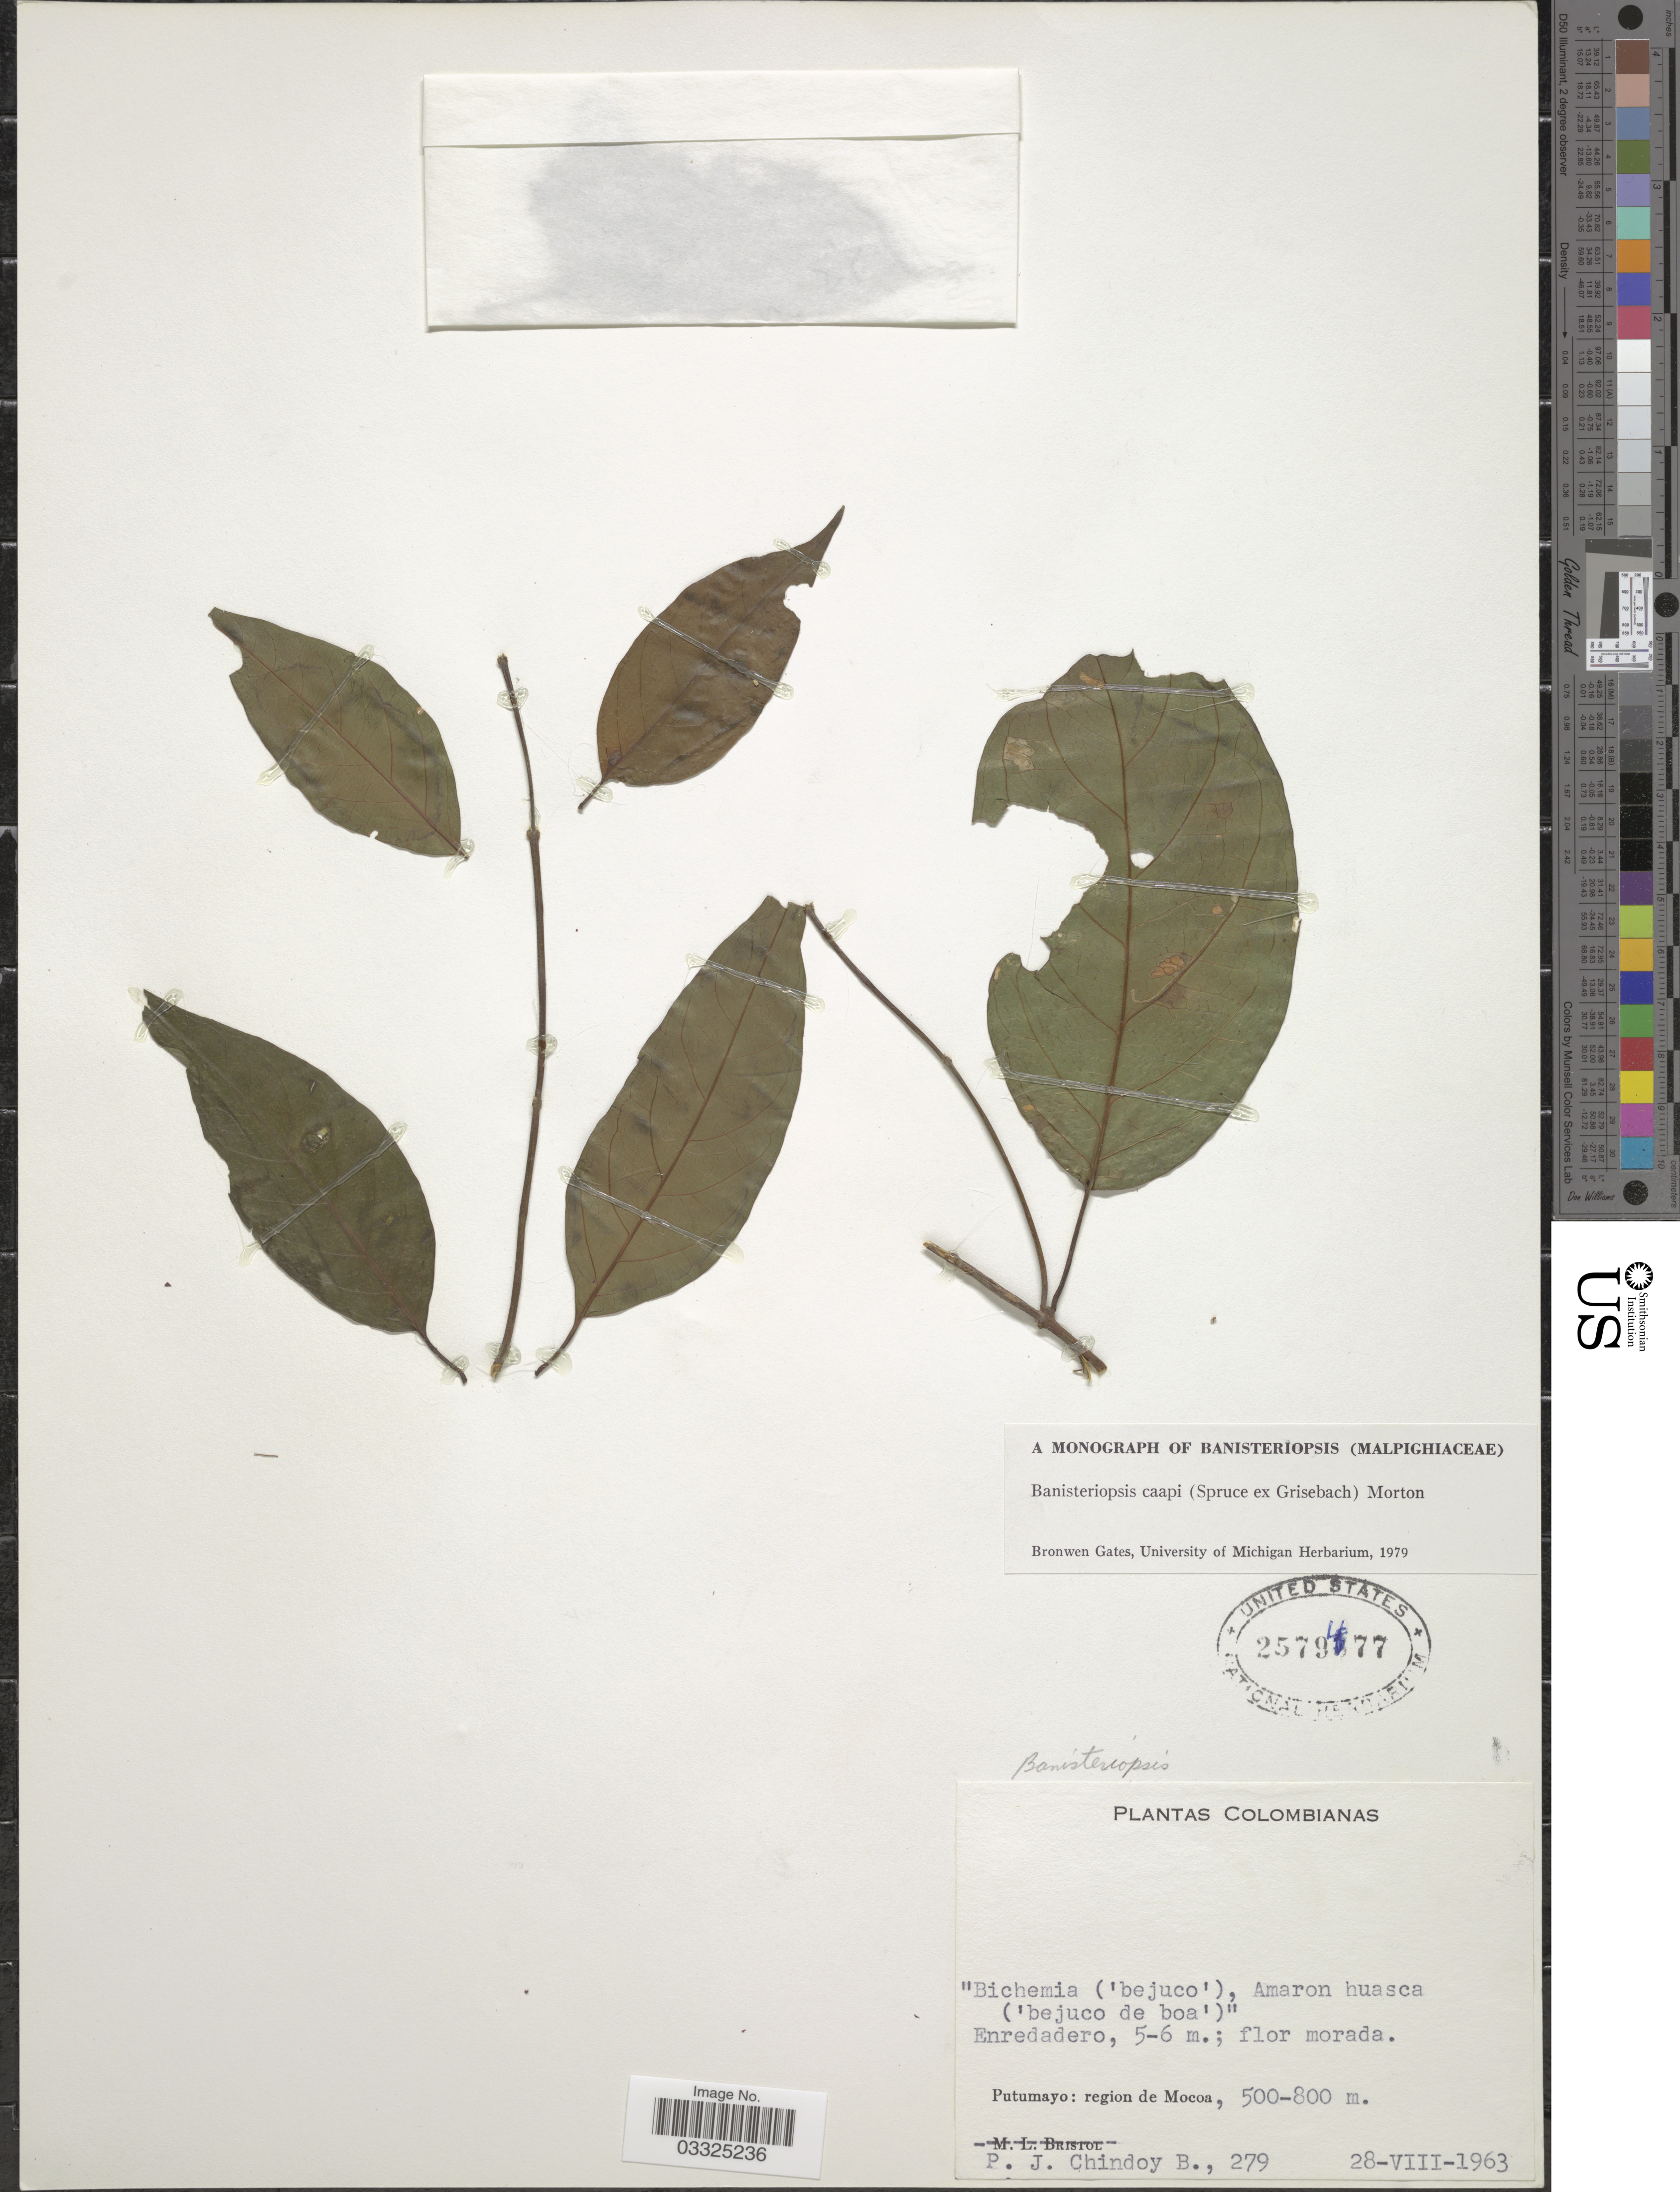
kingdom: Plantae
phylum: Tracheophyta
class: Magnoliopsida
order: Malpighiales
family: Malpighiaceae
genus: Banisteriopsis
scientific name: Banisteriopsis caapi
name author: (Spruce ex Griseb.) C.V. Morton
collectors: P. Chindoy B.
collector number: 279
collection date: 1963-08-28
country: Colombia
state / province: Putumayo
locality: Region de Mocoa.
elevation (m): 500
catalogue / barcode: US 2579477